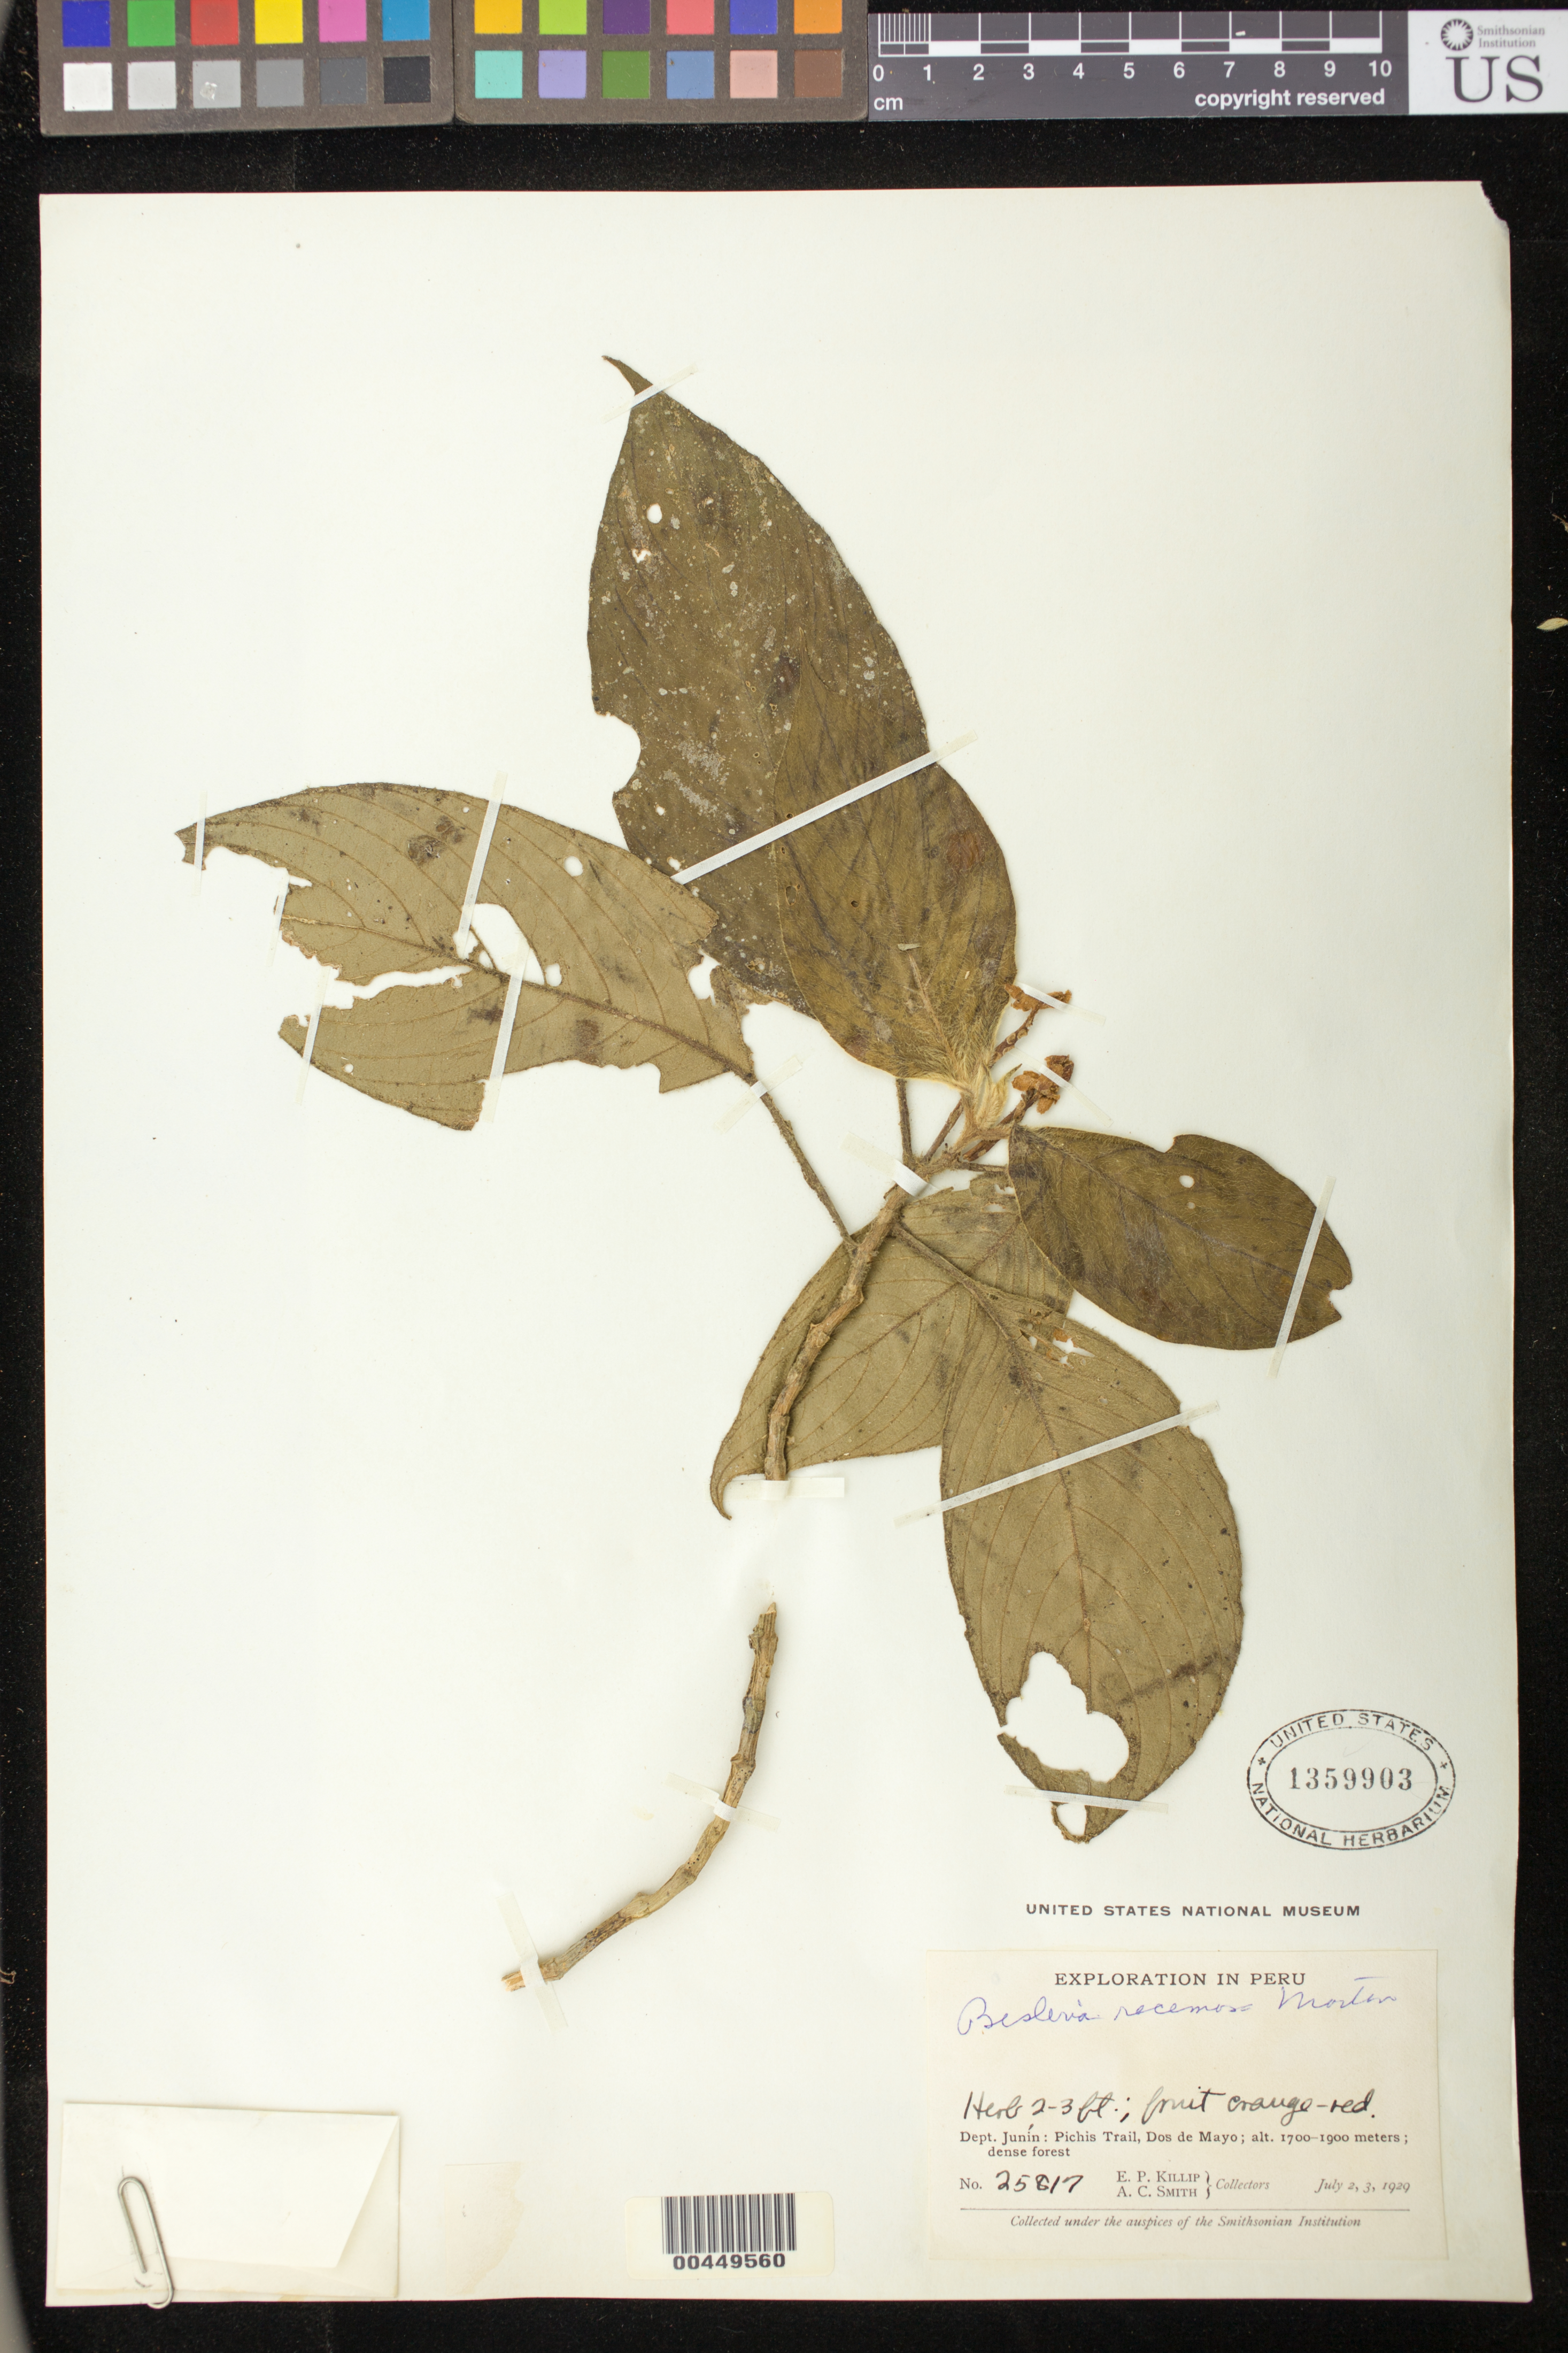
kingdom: Plantae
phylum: Tracheophyta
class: Magnoliopsida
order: Lamiales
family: Gesneriaceae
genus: Besleria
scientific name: Besleria racemosa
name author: C.V. Morton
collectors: E. P. Killip & A. C. Smith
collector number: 25817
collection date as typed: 2-3 Jul 1929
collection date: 1929-07-02/1929-07-03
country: Peru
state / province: Junín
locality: Pichis trail, Dos de Mayo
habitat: Dense forest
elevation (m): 1700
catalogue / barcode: US 1359903